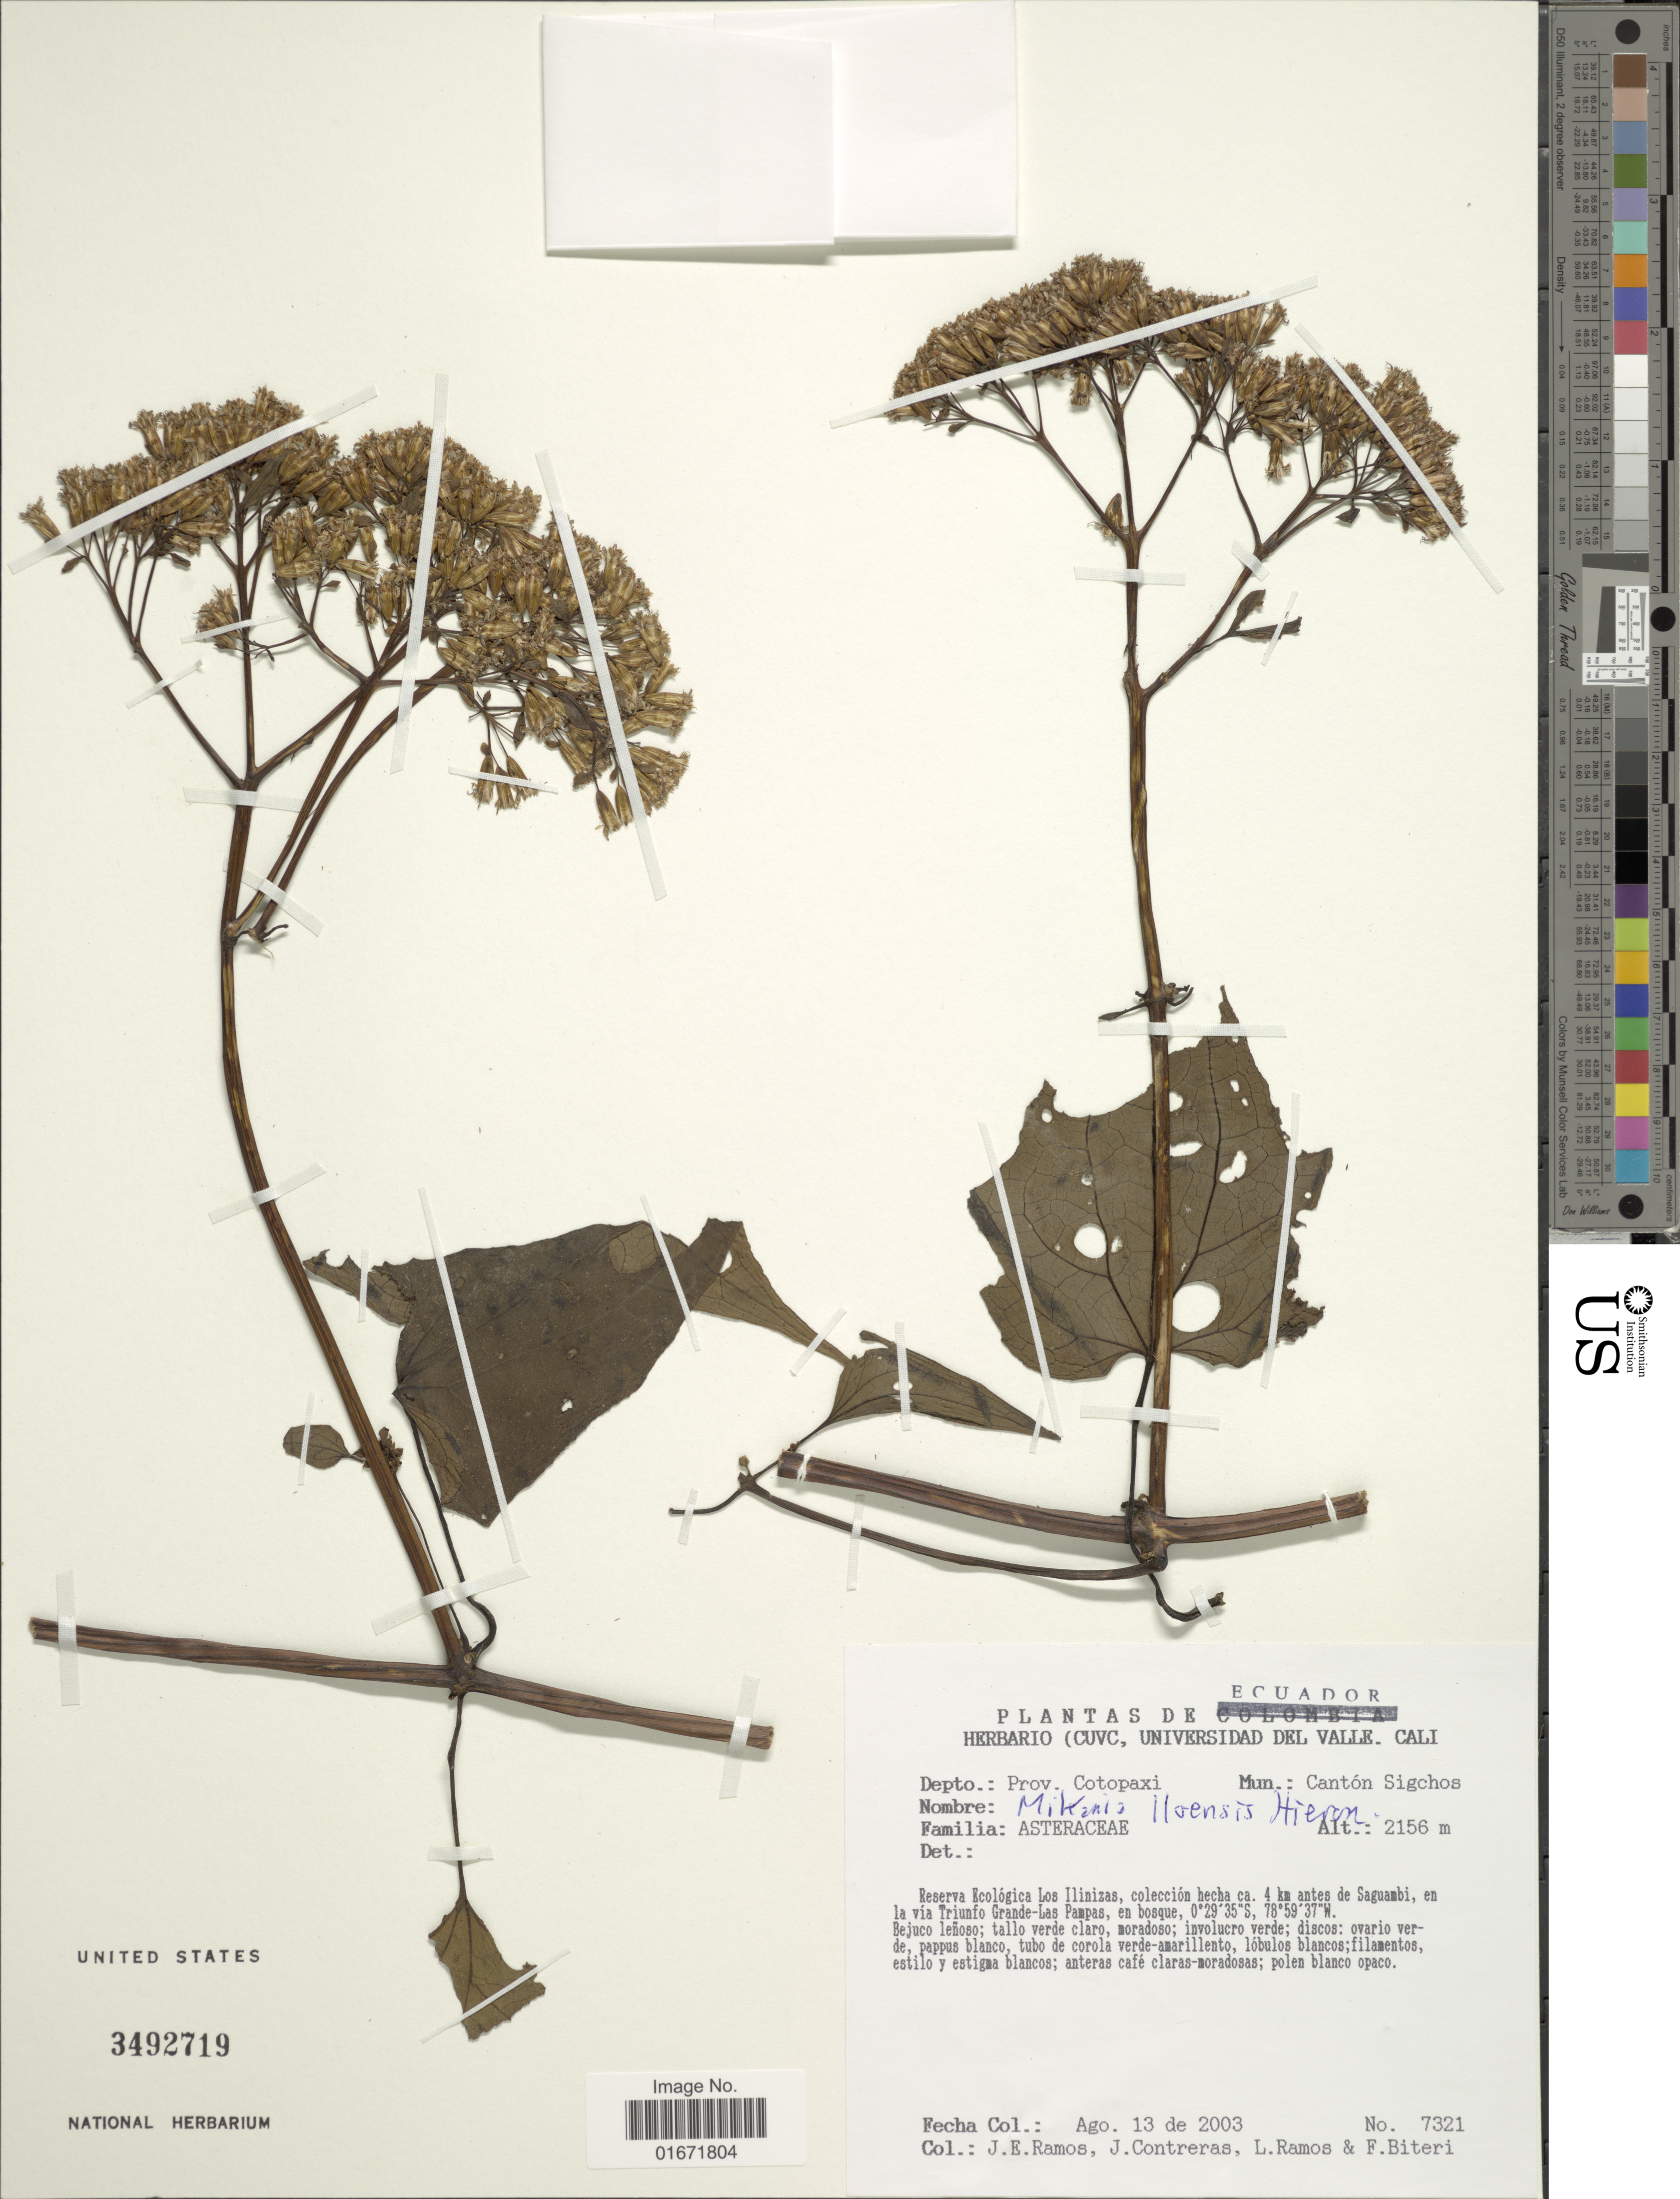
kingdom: Plantae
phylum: Tracheophyta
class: Magnoliopsida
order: Asterales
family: Asteraceae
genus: Mikania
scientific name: Mikania lloensis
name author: Hieron.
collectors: J. E. Ramos, J. Contreras, L. Ramos & F. Biteri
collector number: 7321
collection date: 2003-08-13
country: Ecuador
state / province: Cotopaxi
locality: Depto.: Prov. Cotopaxi. Mun.: Cantón Sigchos. Reserva Ecológica Los Ilinizas, colección hecha ca. 4 km antes de Saguambi, en la vía Triunfo Grande-Las Pampas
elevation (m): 2156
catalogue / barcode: US 3492719